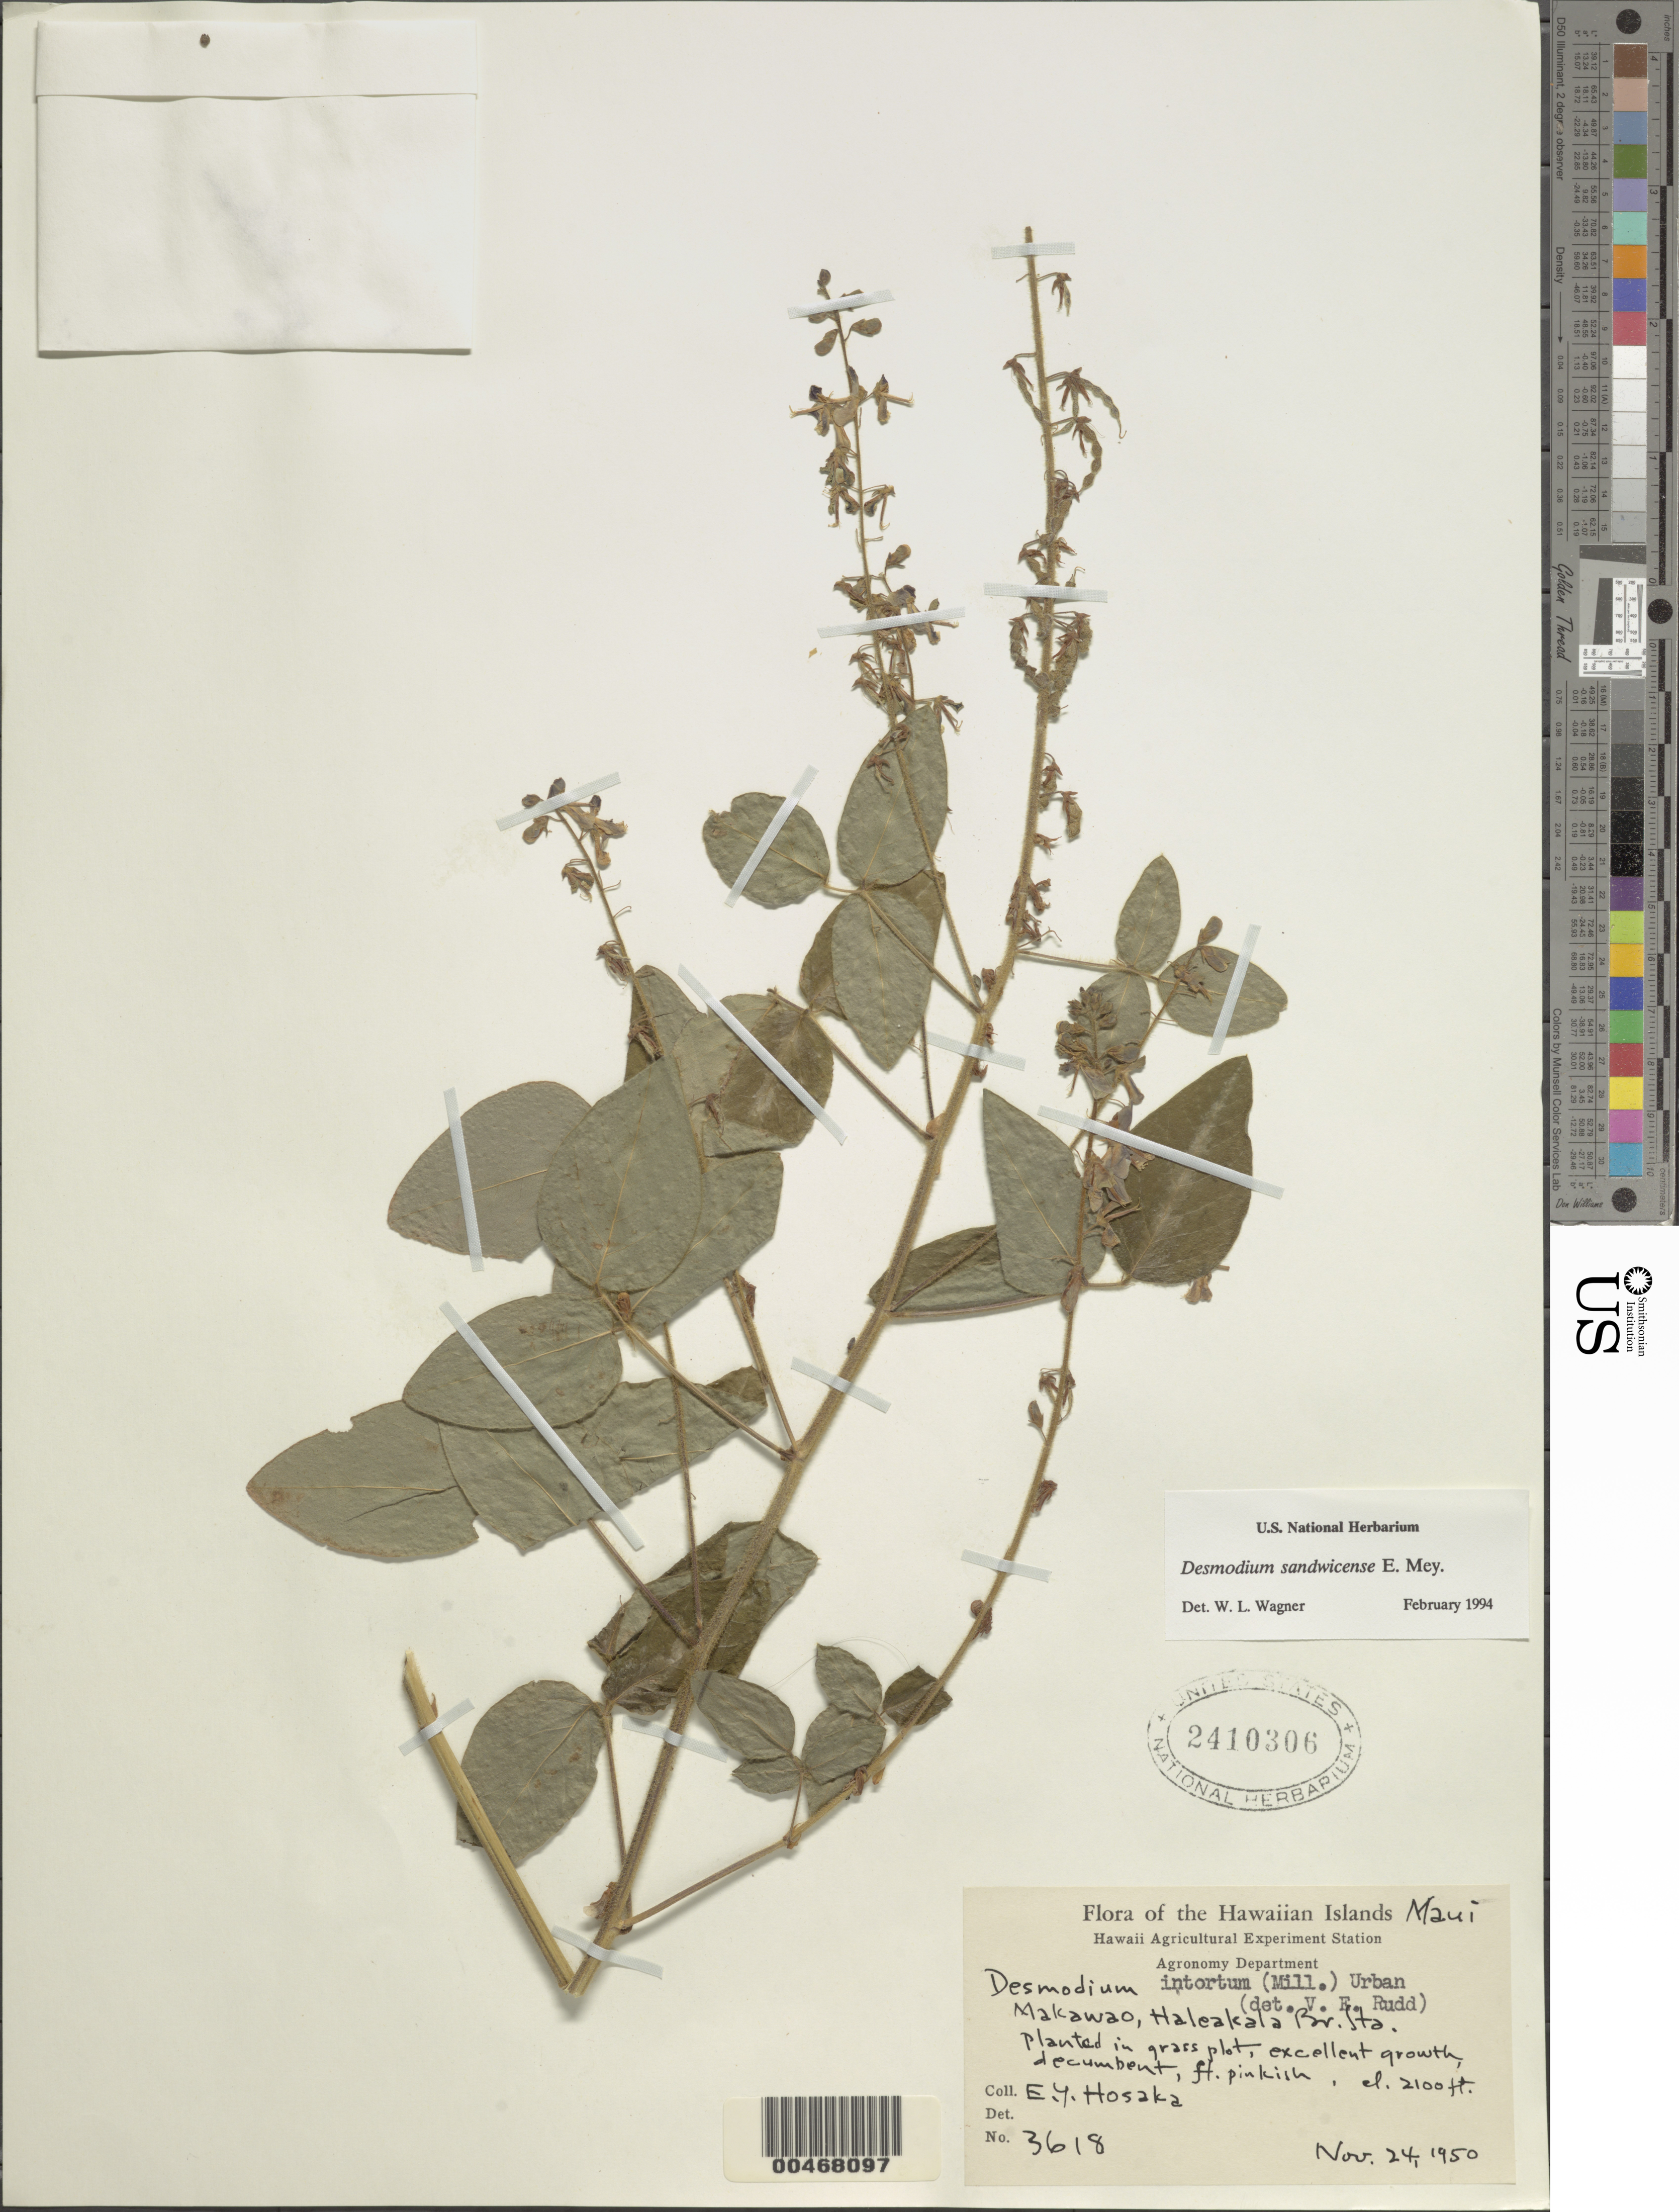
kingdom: Plantae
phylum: Tracheophyta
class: Magnoliopsida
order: Fabales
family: Fabaceae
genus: Desmodium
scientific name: Desmodium uncinatum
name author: (Jacq.) DC.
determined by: Wagner, W. L., (BOT), Smithsonian Institution - National Museum of Natural History (UNITED STATES)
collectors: E. Y. Hosaka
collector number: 3618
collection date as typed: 24 Nov 1950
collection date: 1950-11-24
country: United States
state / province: Hawaii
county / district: Maui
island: Maui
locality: Makawao, Haleakala Br. Sta., Hawaii Agricultural Experiment Station. Planted in ...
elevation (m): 640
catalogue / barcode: US 2410306